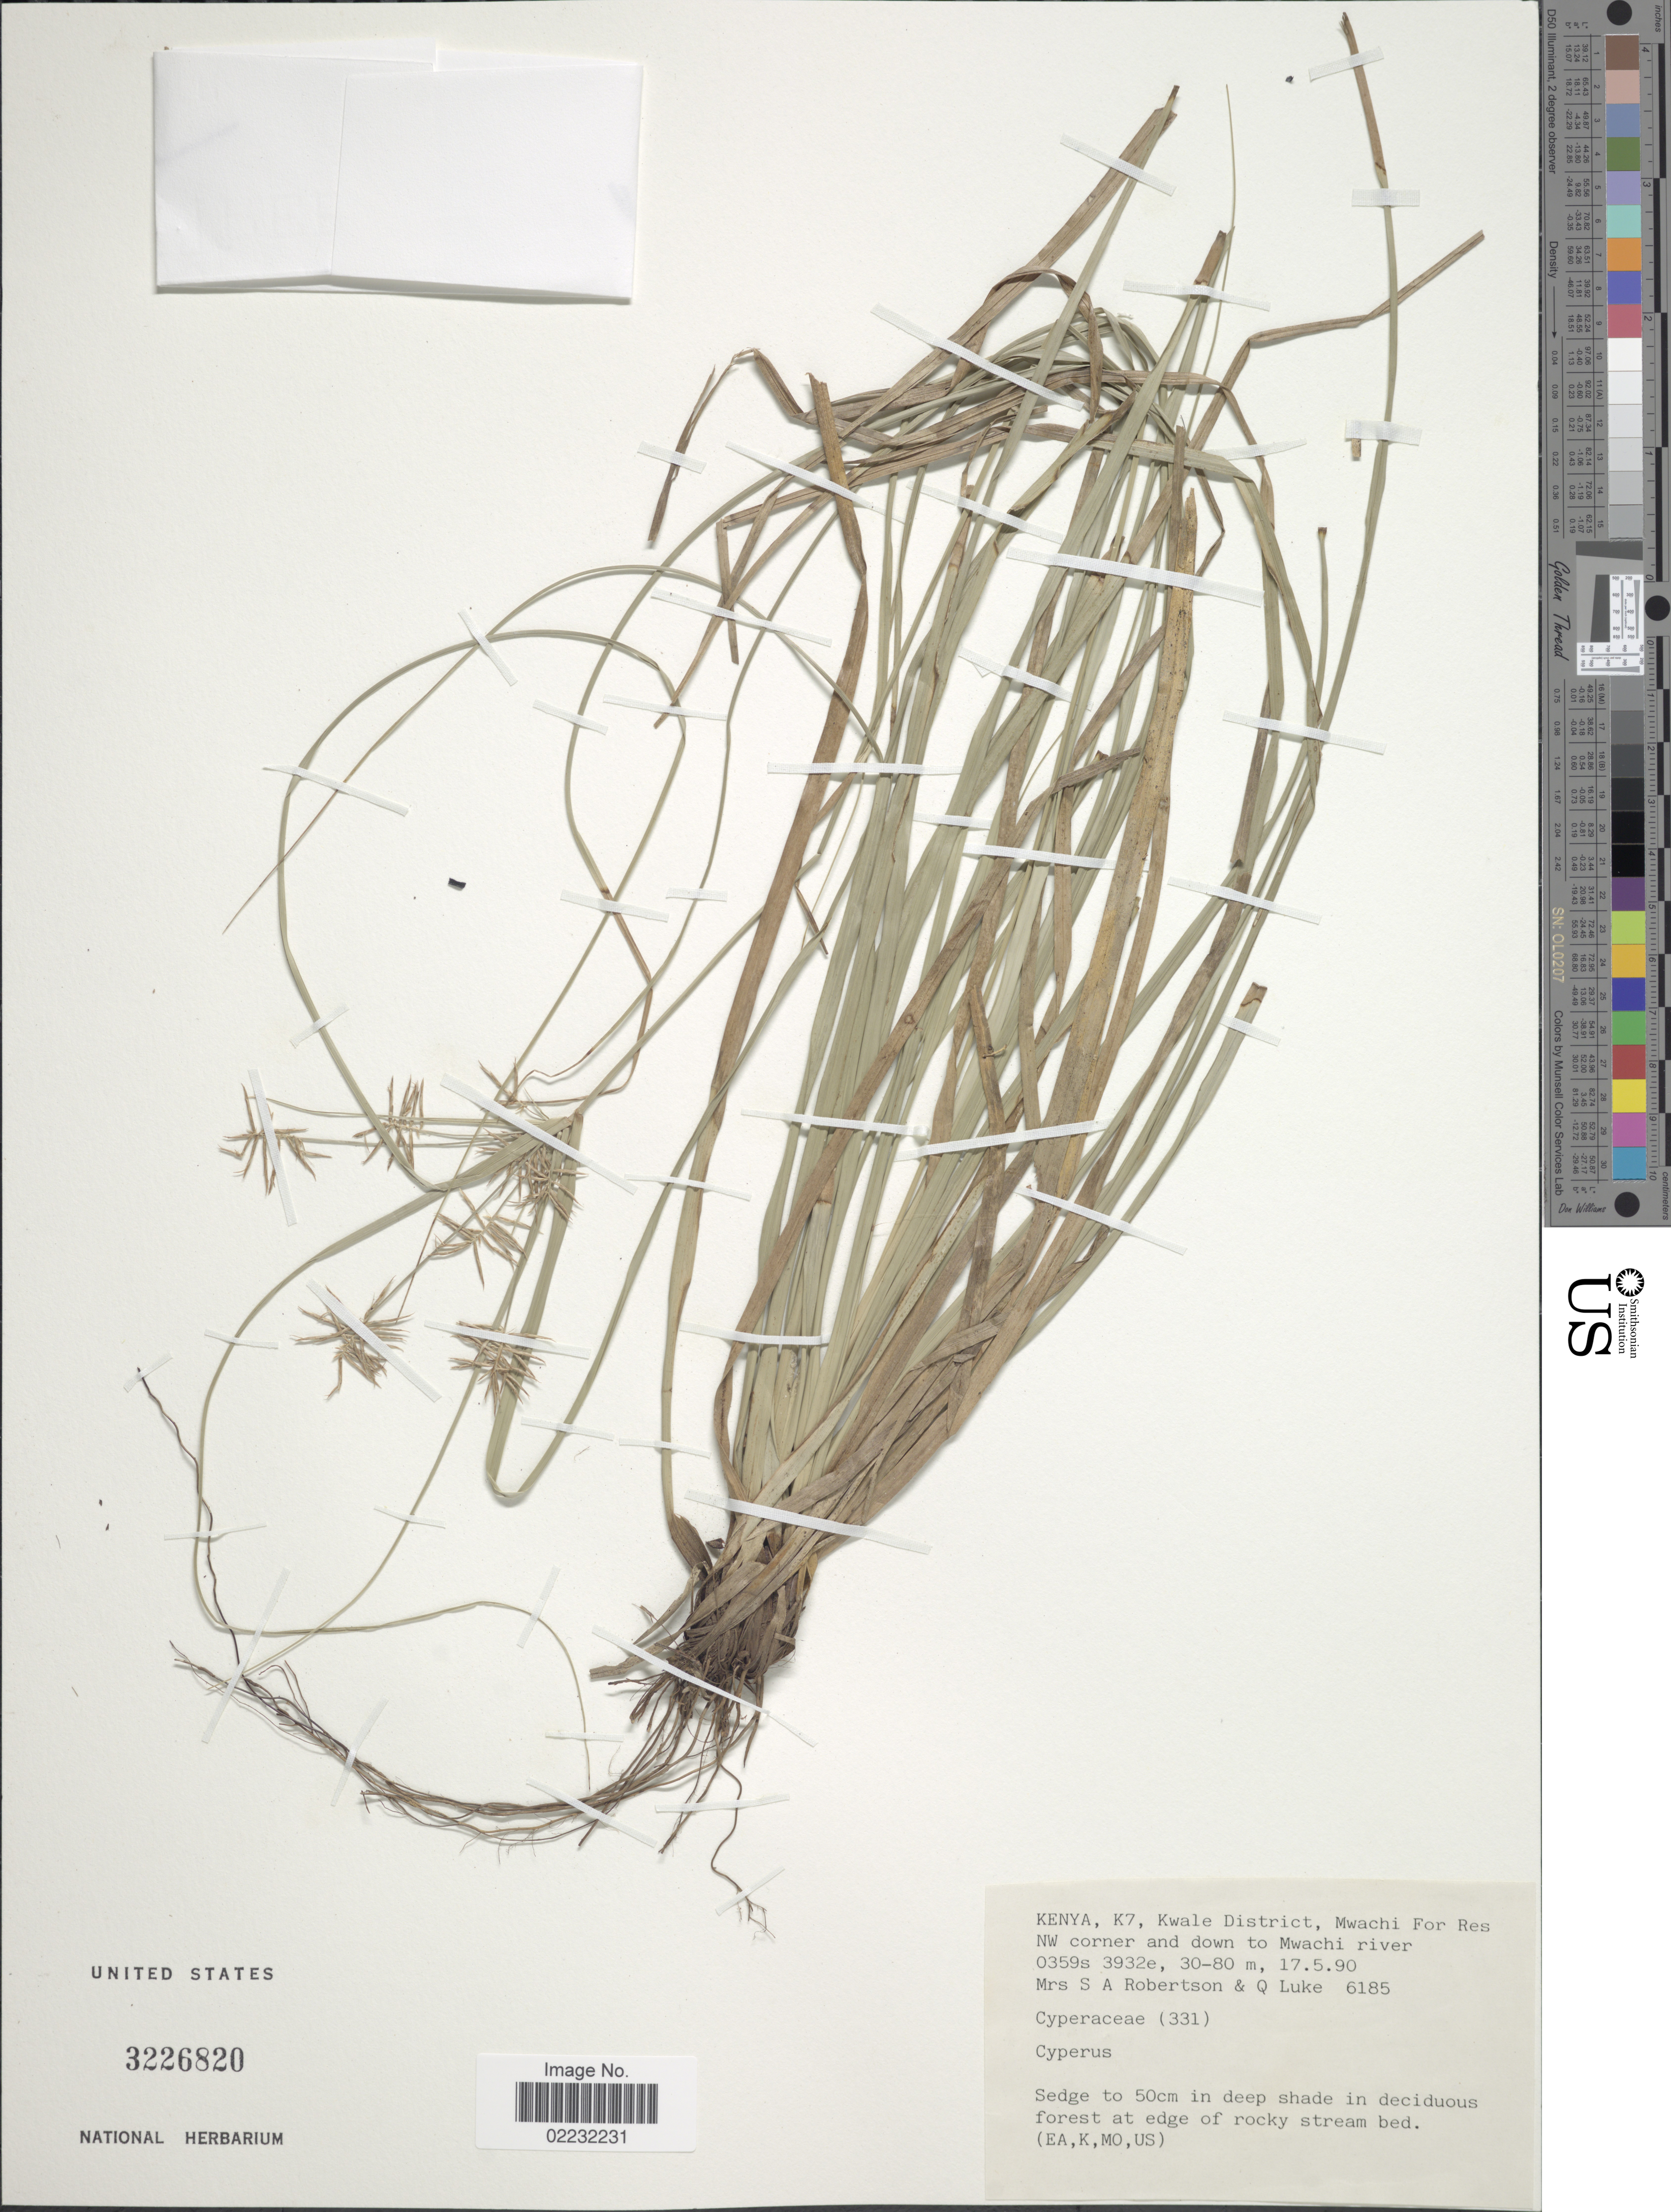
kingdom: Plantae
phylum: Tracheophyta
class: Liliopsida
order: Poales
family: Cyperaceae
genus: Cyperus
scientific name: Cyperus sp.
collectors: S. Robertson & Q. Luke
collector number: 6185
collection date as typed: Transcribed d/m/y: 17/5/90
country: Kenya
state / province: Kwale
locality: K7, Kwale District, Mwachi For Res NW corner and down to Mwachi river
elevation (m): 30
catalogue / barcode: US 3226820